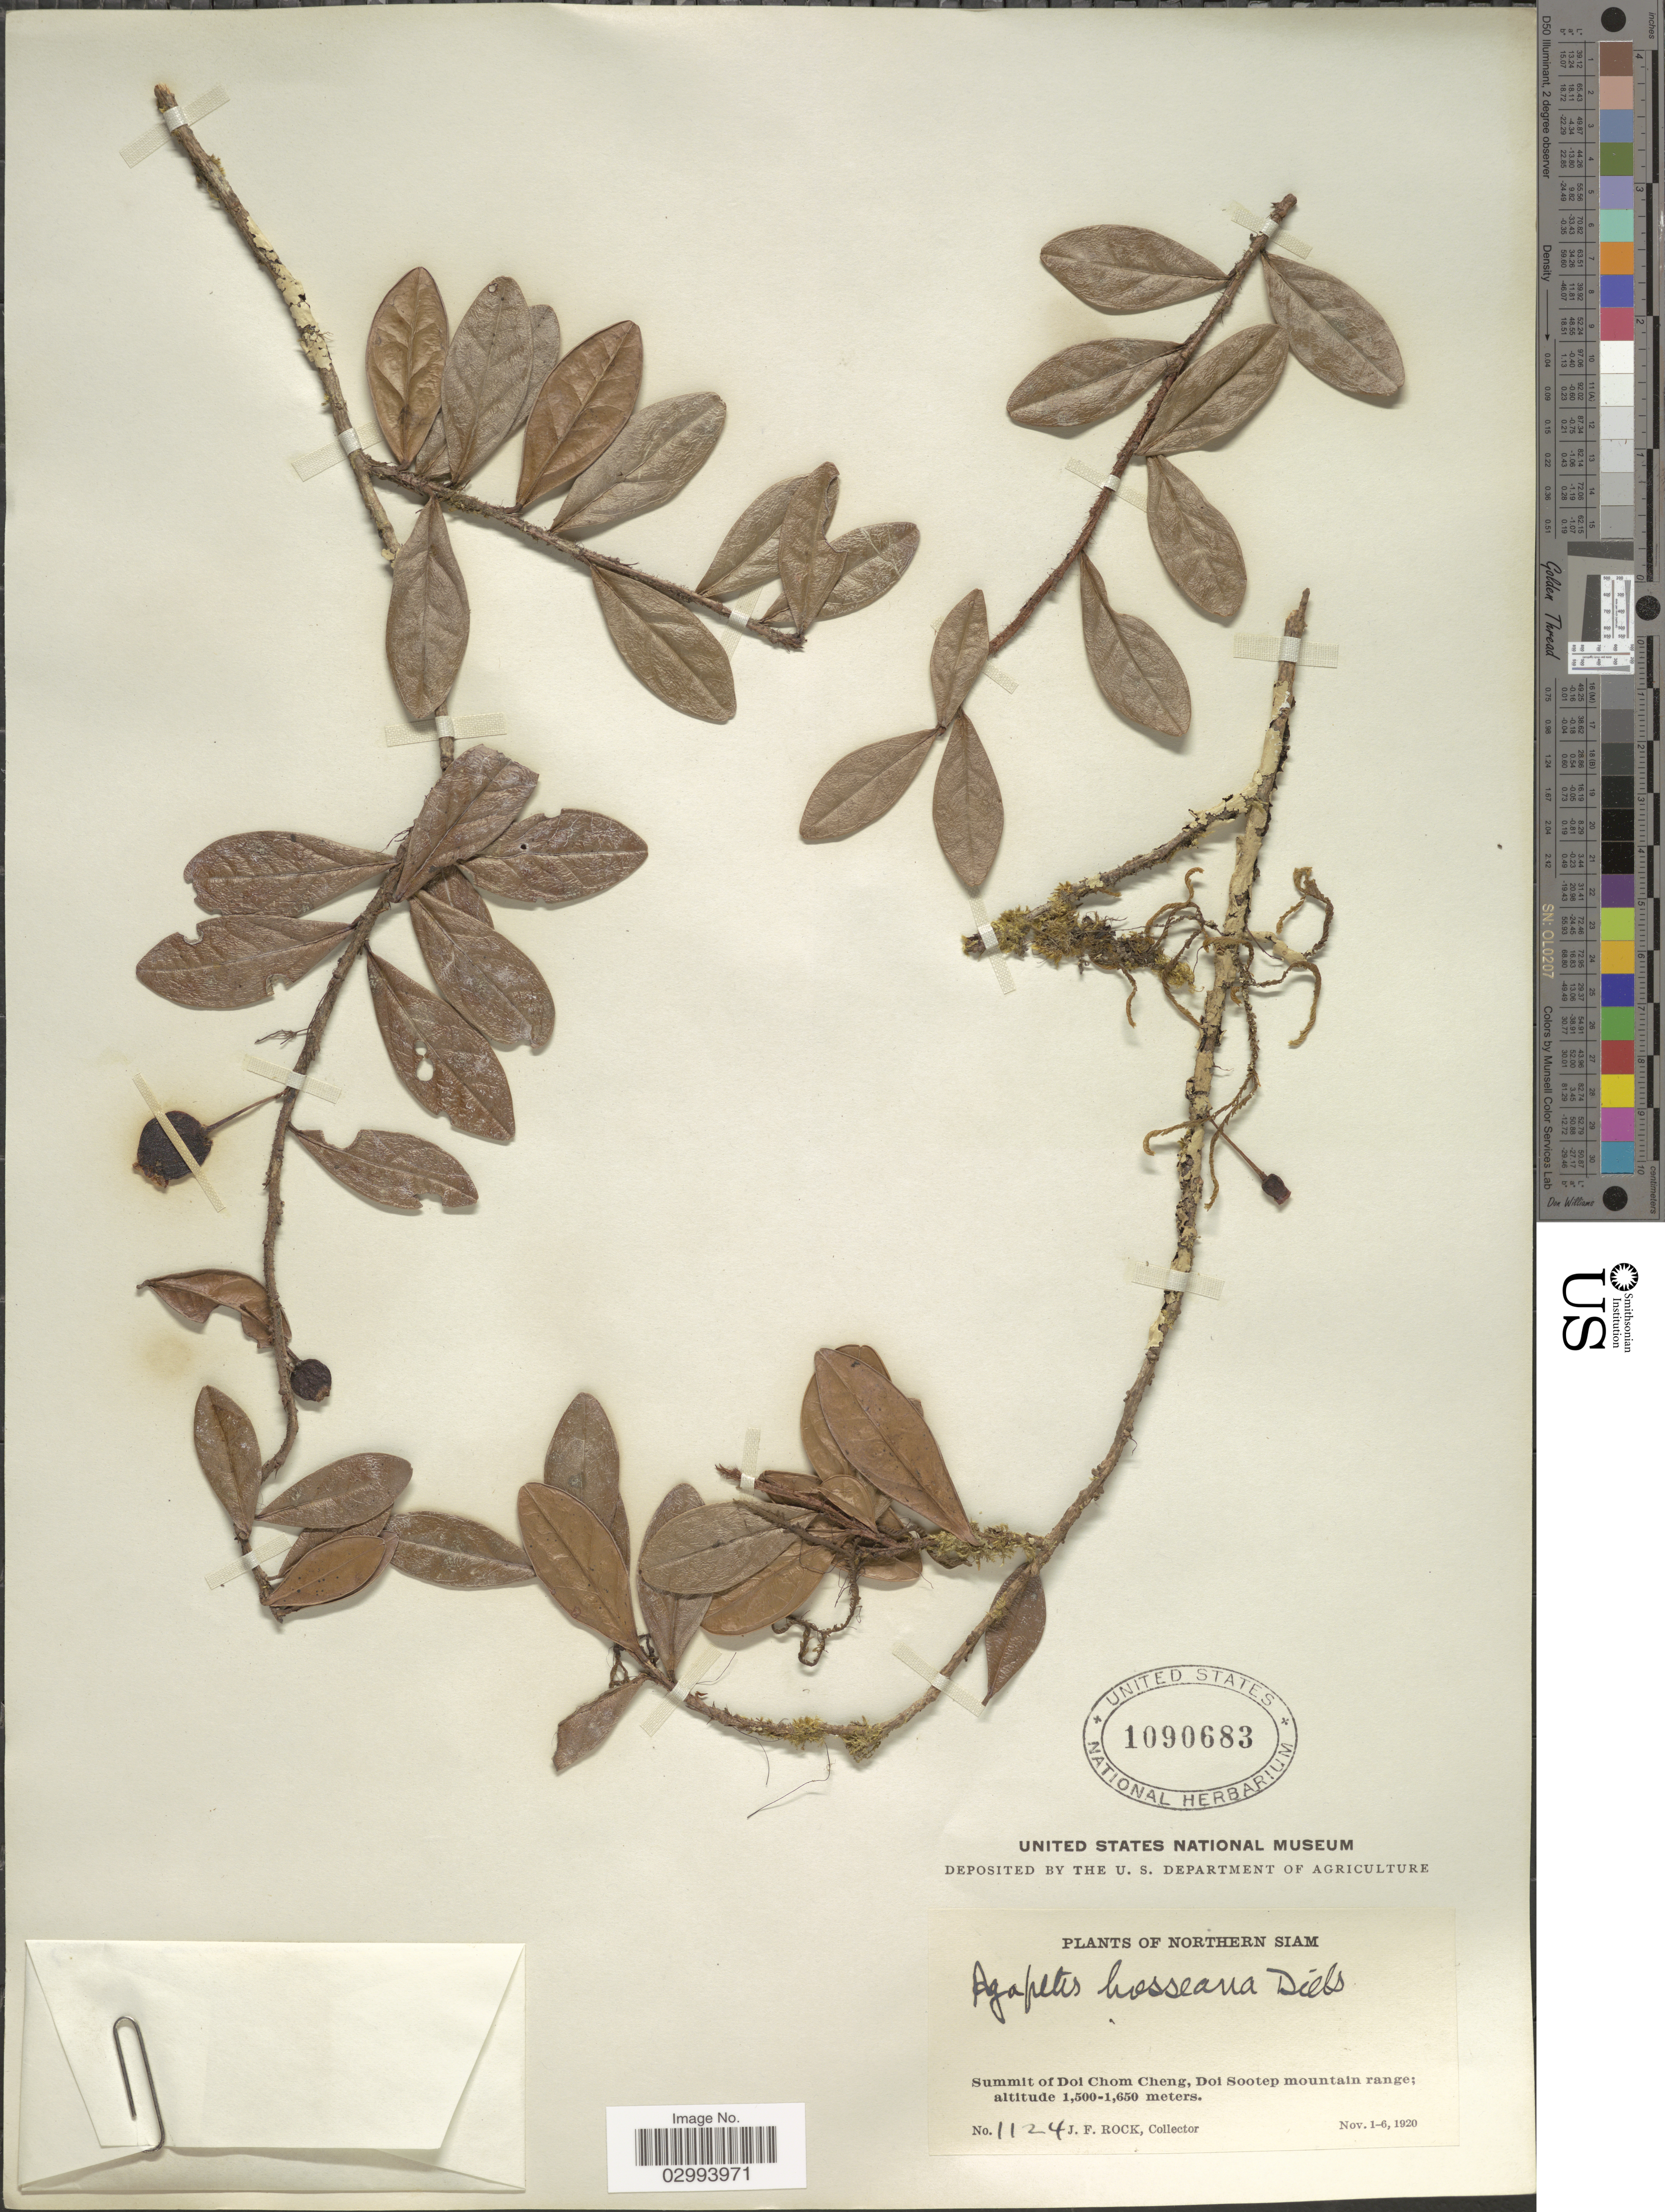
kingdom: Plantae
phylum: Tracheophyta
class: Magnoliopsida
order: Ericales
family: Ericaceae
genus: Agapetes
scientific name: Agapetes hosseana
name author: Diels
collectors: J. Rock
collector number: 1124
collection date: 1920-11-01/1920-11-06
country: Thailand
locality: Northern Siam. Summit of Doi Chom Cheng, Doi Sootep mountain range.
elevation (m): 1500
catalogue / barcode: US 1090683